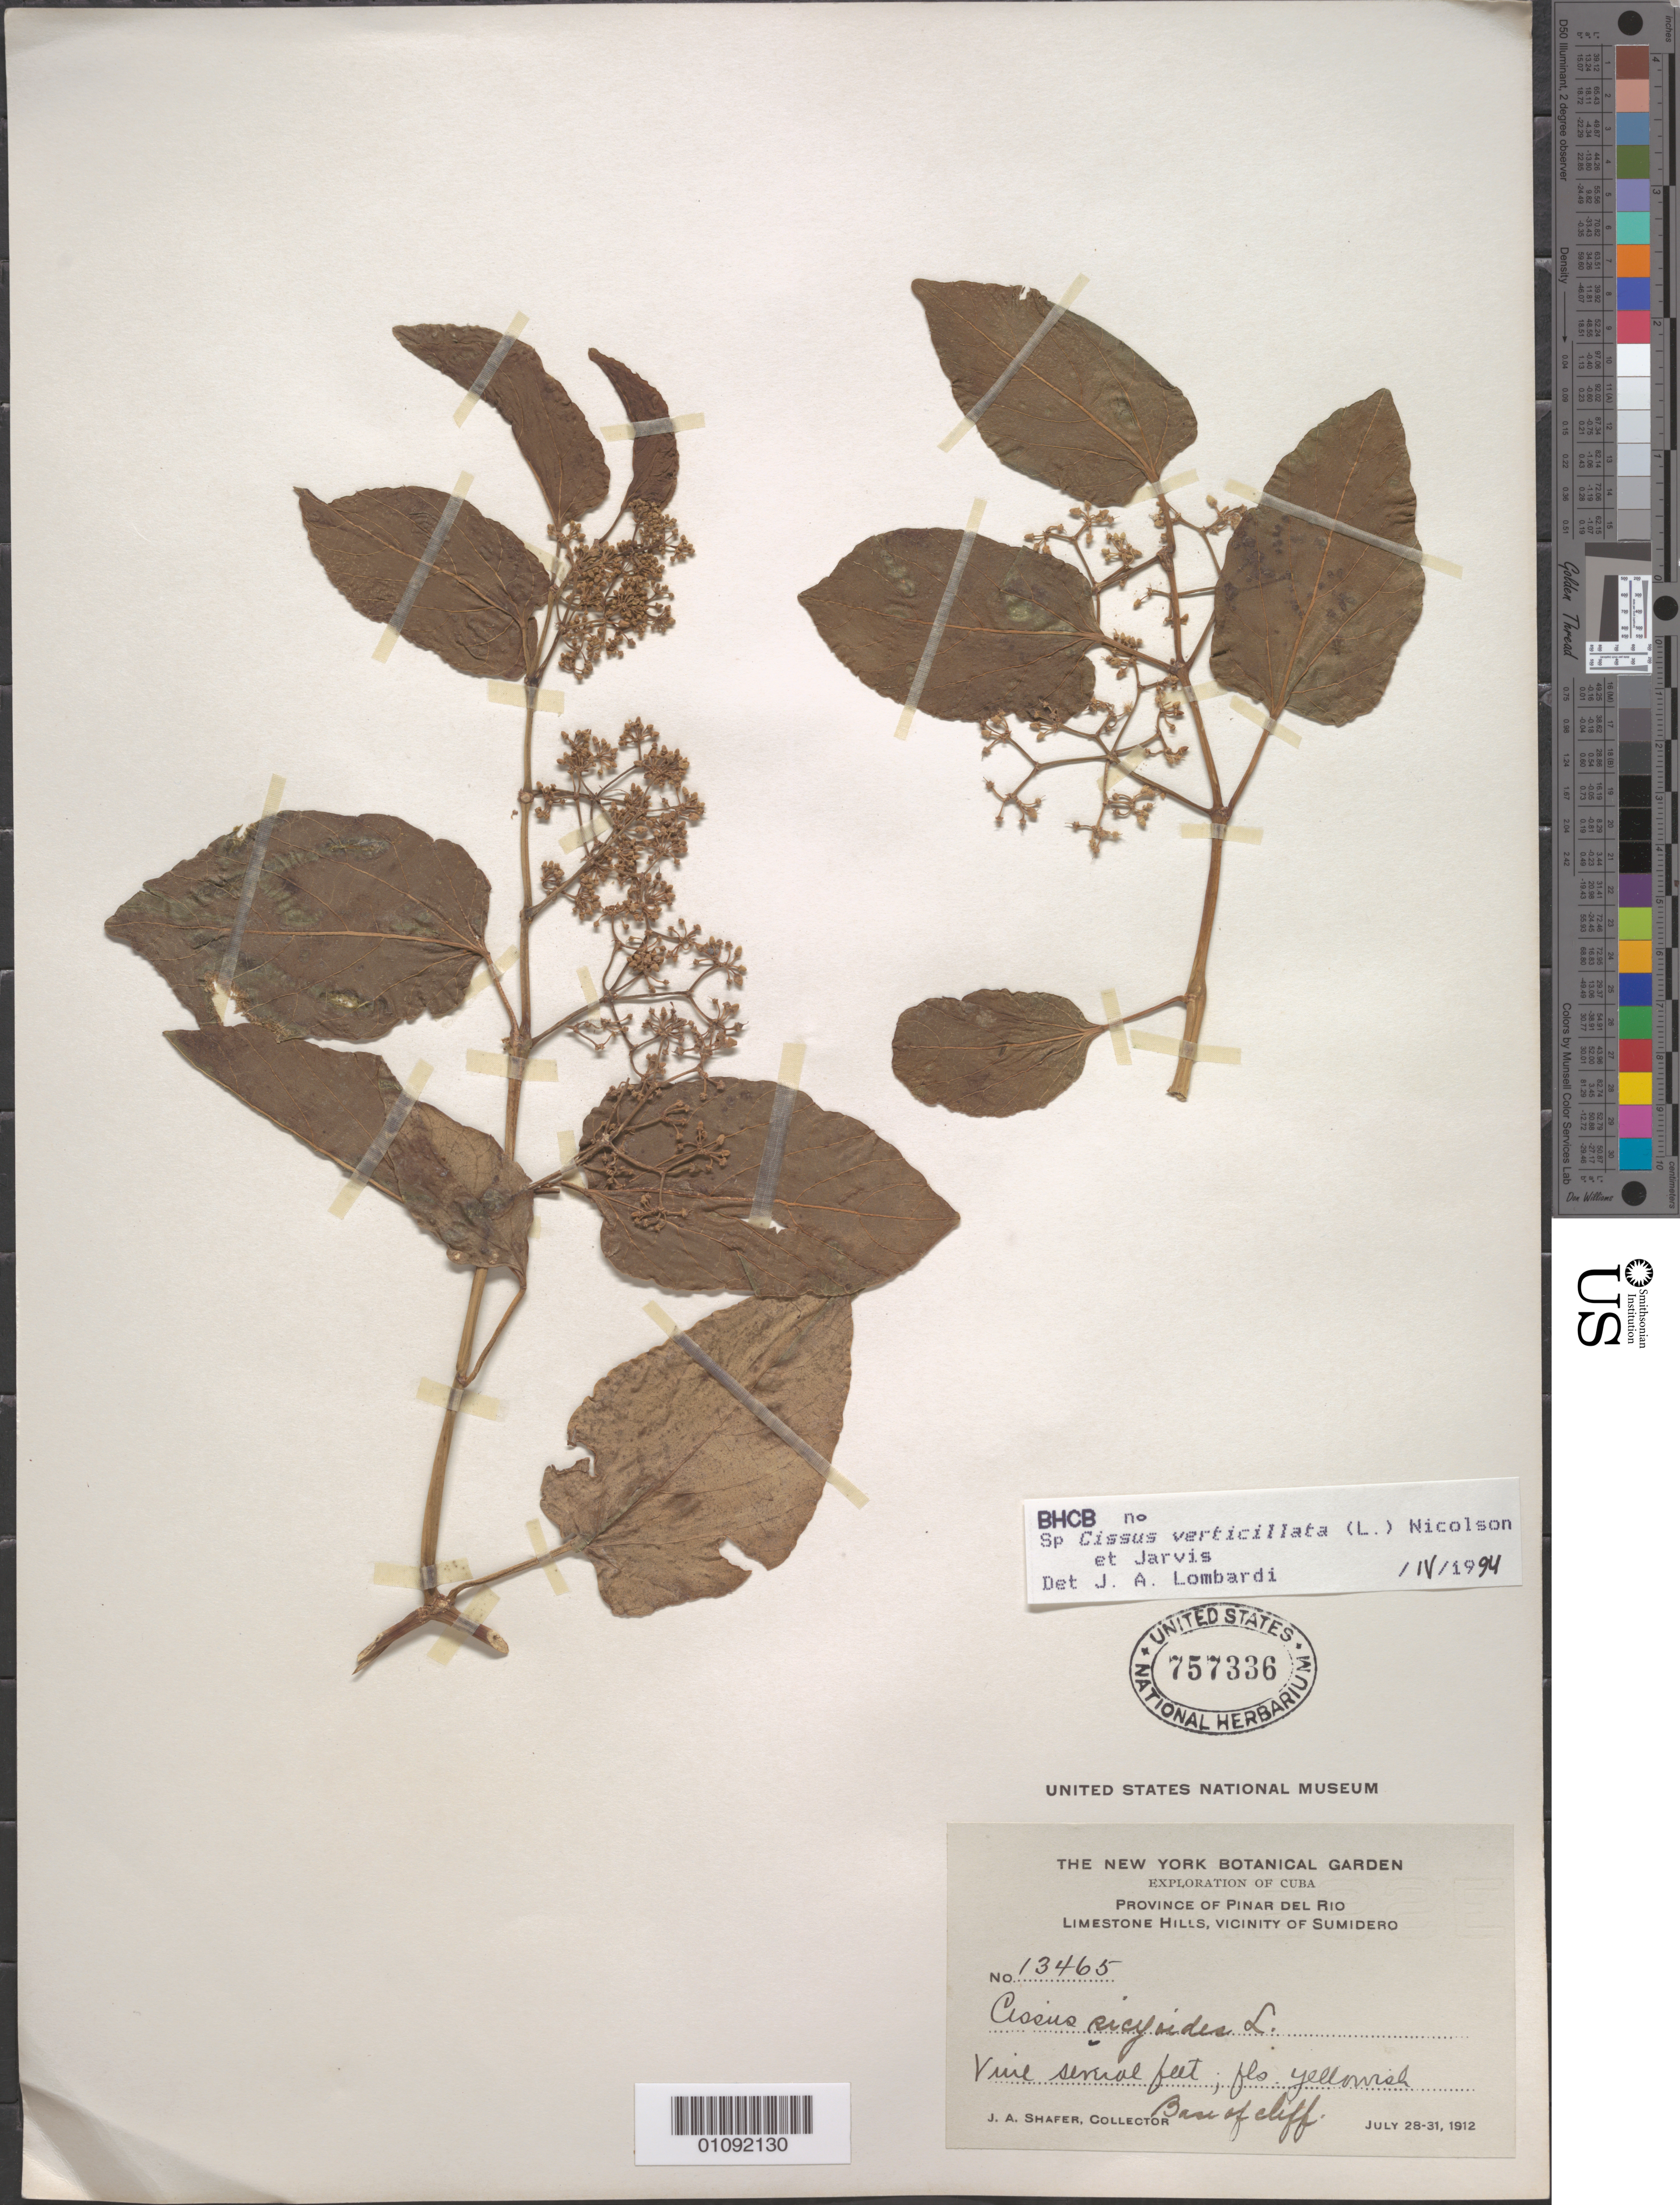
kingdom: Plantae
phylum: Tracheophyta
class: Magnoliopsida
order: Vitales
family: Vitaceae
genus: Cissus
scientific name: Cissus verticillata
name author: (L.) Nicolson & C.E. Jarvis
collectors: J. A. Shafer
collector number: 13465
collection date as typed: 28 Jul 1912 to 31 Jul 1912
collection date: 1912-07-28/1912-07-31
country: Cuba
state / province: Pinar del Rio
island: Cuba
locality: Limestone Hills, Vicinity of Sumidero, Province of Pinar Del Rio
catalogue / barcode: US 757336